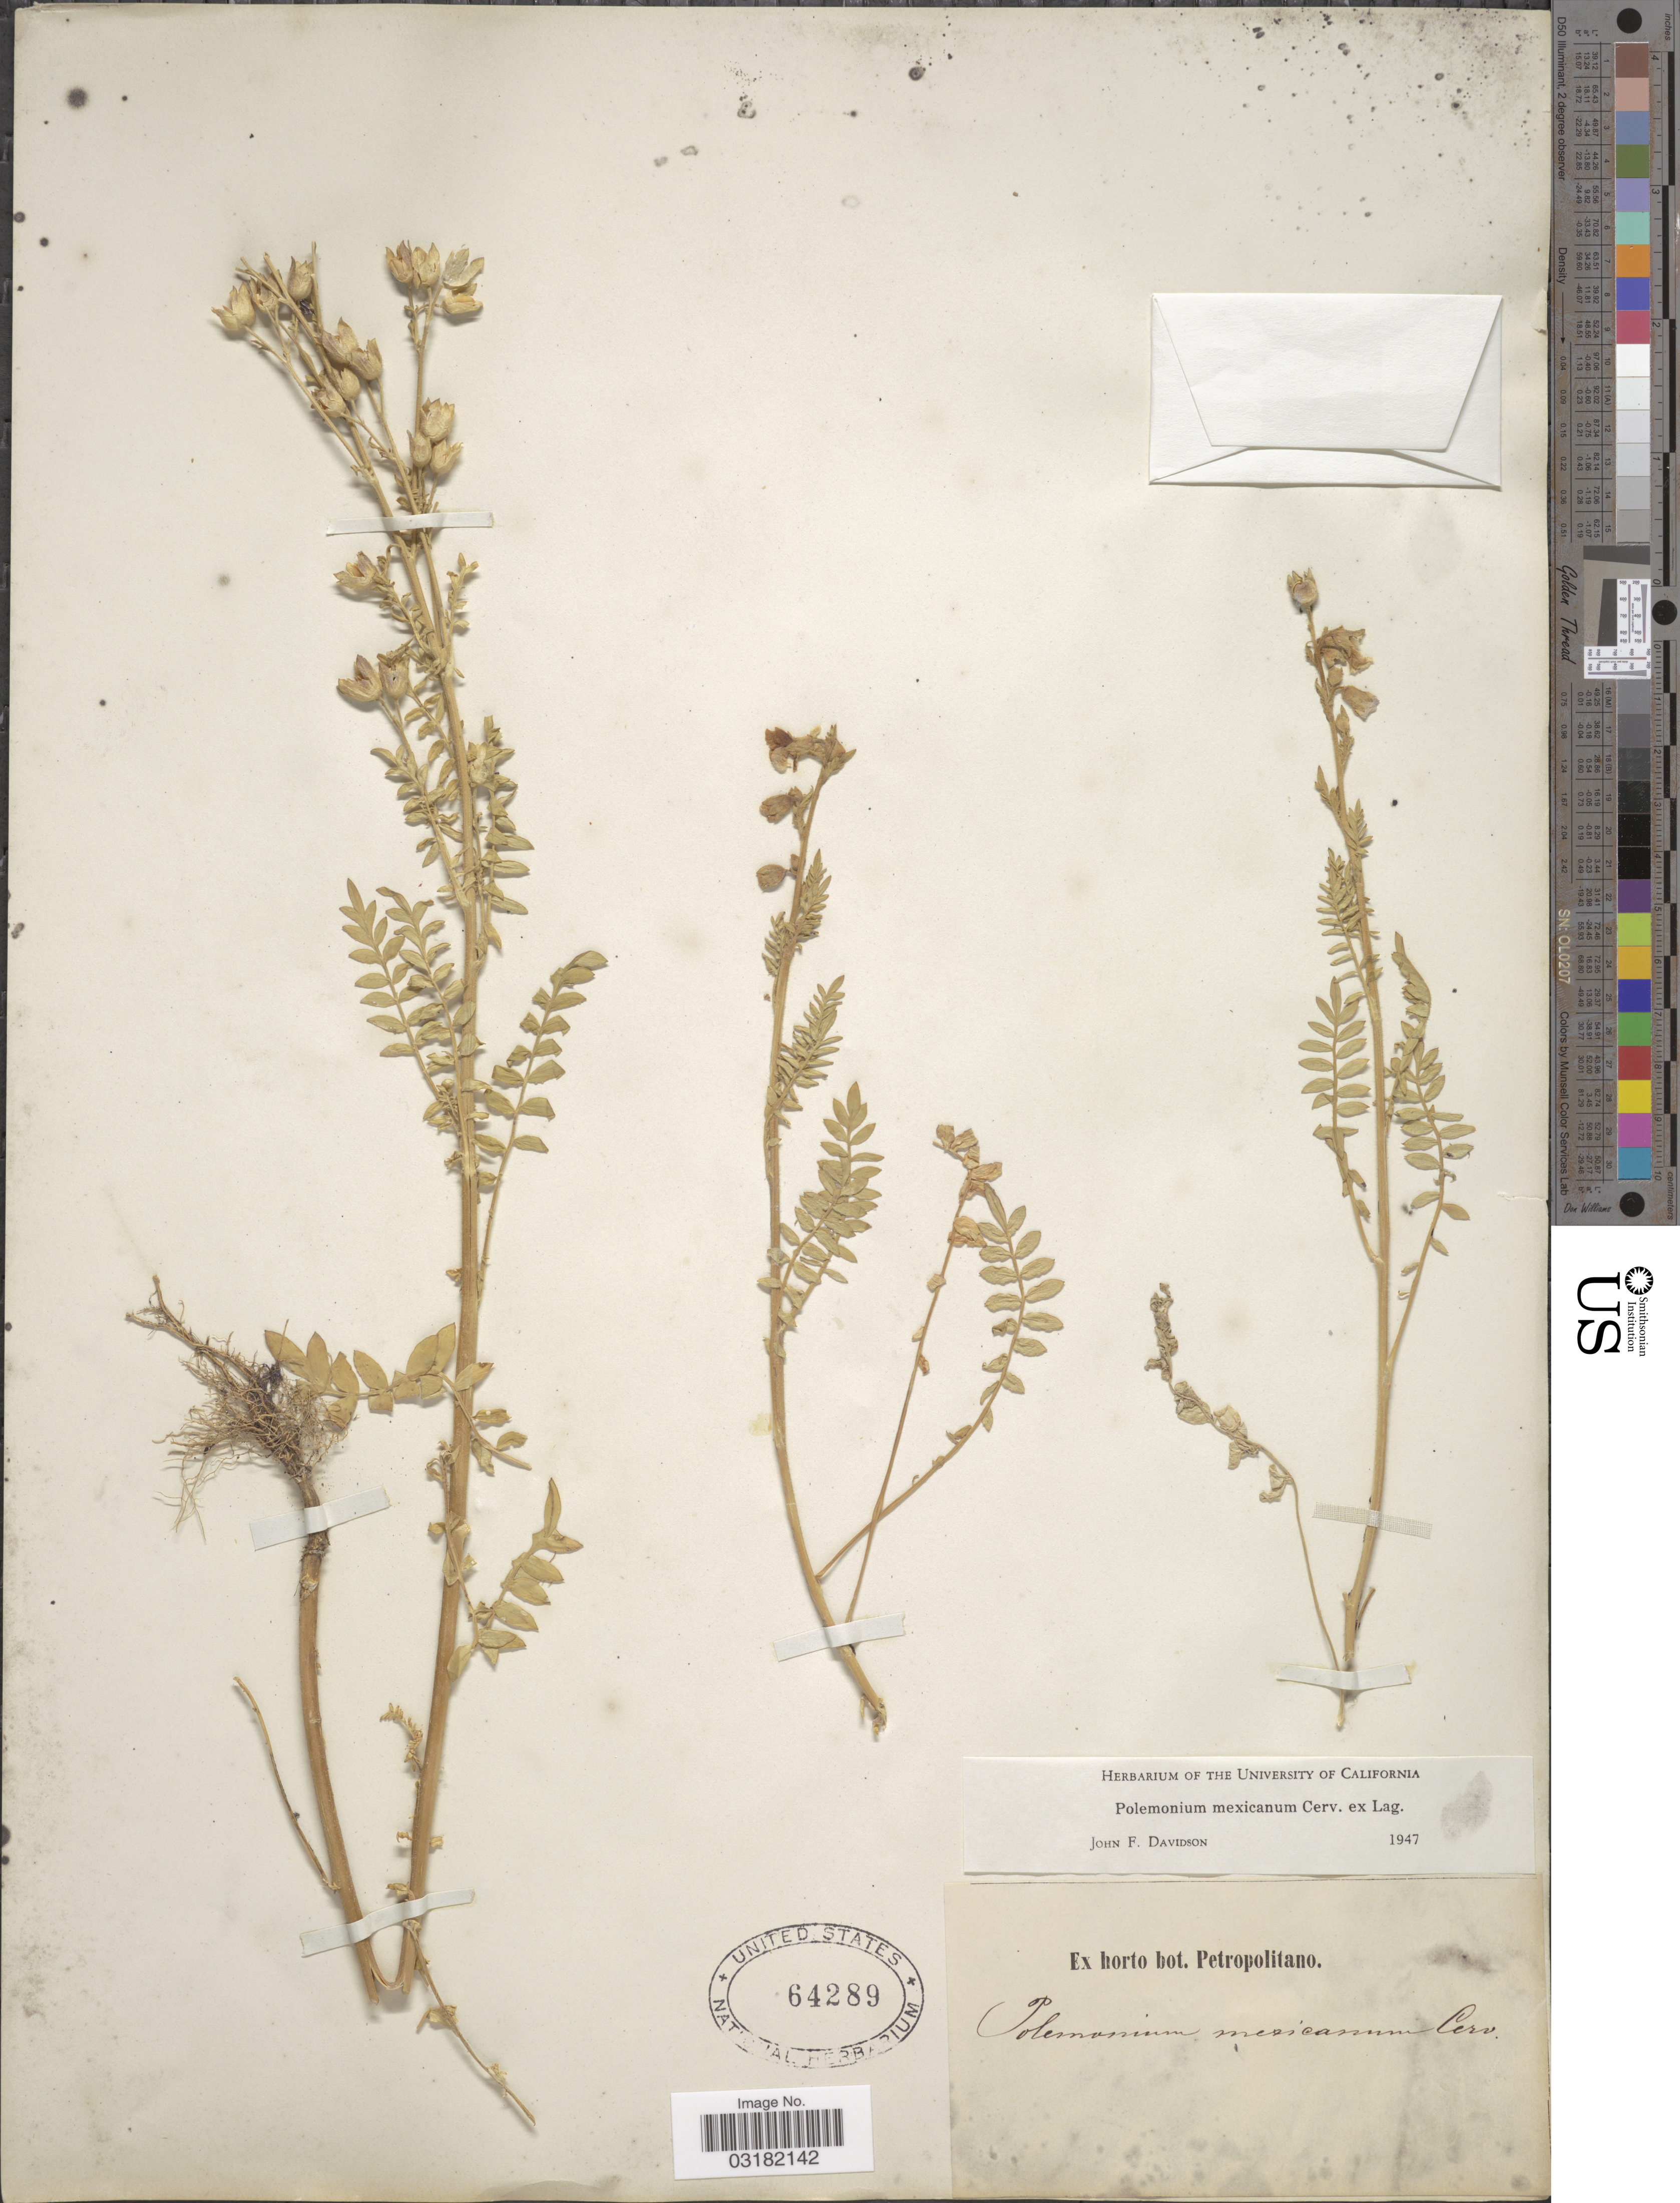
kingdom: Plantae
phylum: Tracheophyta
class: Magnoliopsida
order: Ericales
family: Polemoniaceae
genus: Polemonium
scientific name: Polemonium mexicanum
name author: Cerv. ex Lag.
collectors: ex Horto Bot. Petropolitano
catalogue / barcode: US 64289